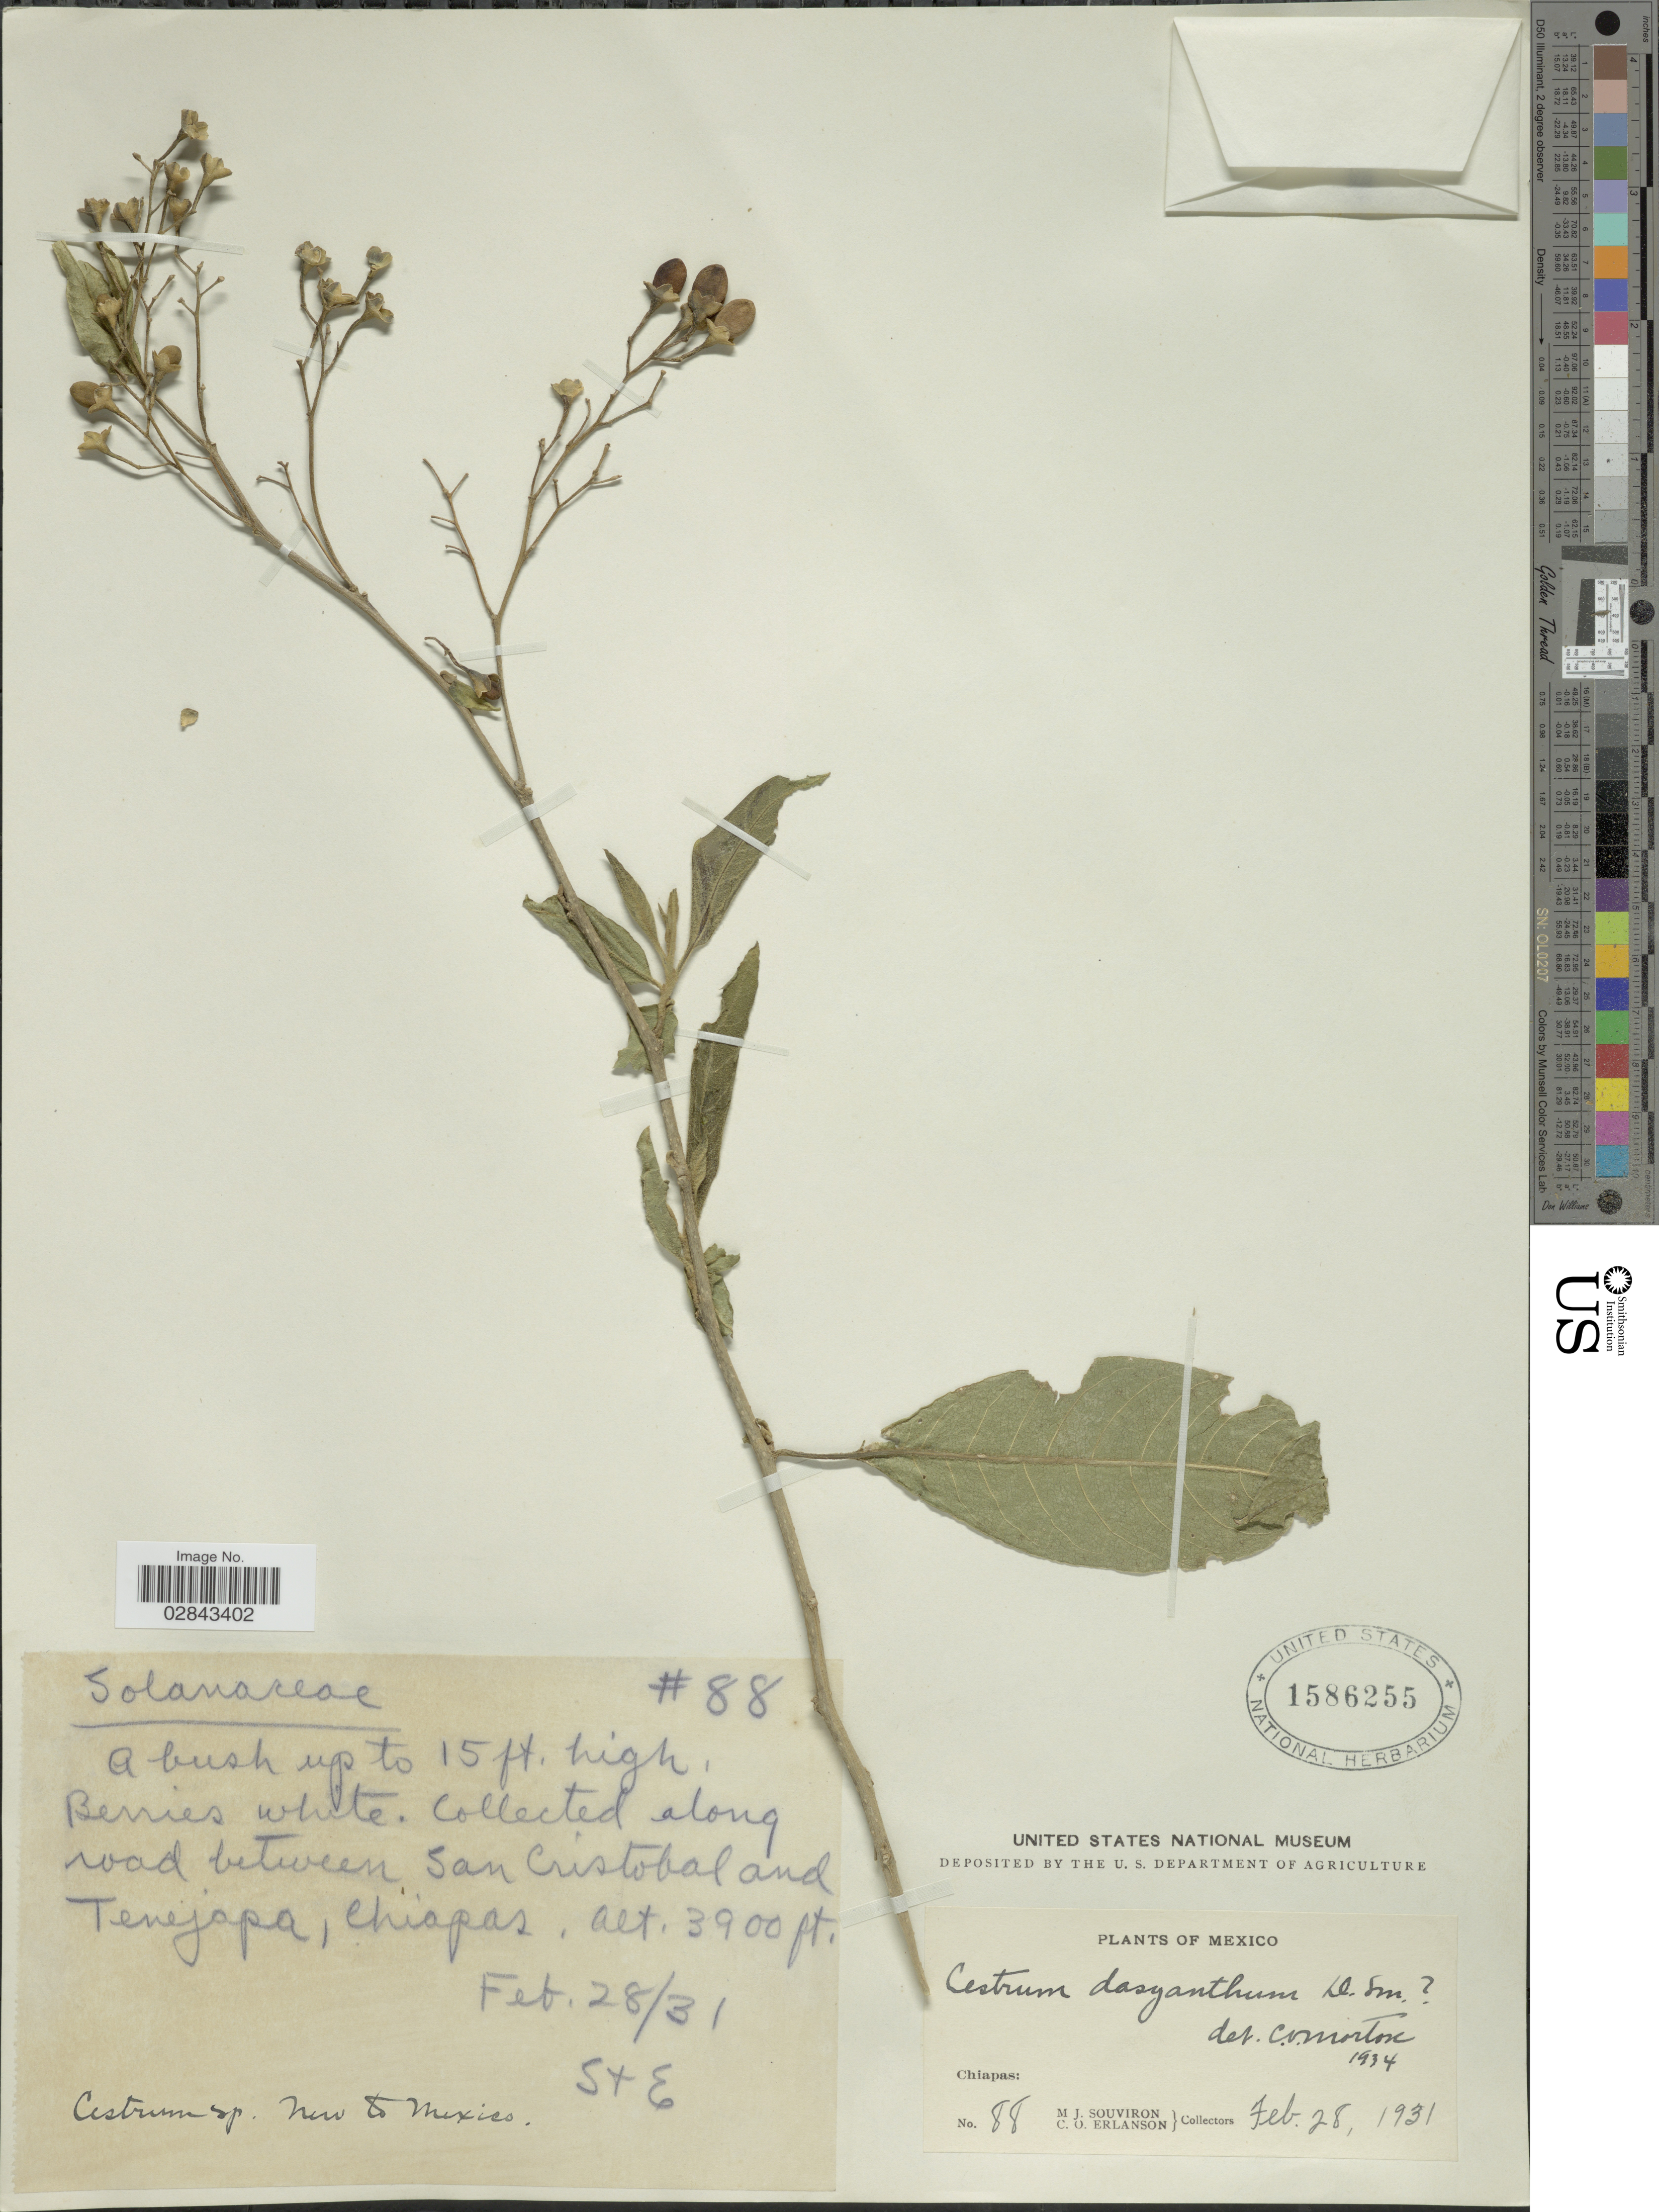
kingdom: Plantae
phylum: Tracheophyta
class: Magnoliopsida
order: Solanales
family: Solanaceae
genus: Cestrum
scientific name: Cestrum dasyanthum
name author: Donn. Sm.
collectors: M. J. Souviron & C. O. Erlanson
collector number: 88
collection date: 1931-02-28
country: Mexico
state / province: Chiapas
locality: Along road between San Cristobal and Tenejapa.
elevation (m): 1189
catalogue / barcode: US 1586255